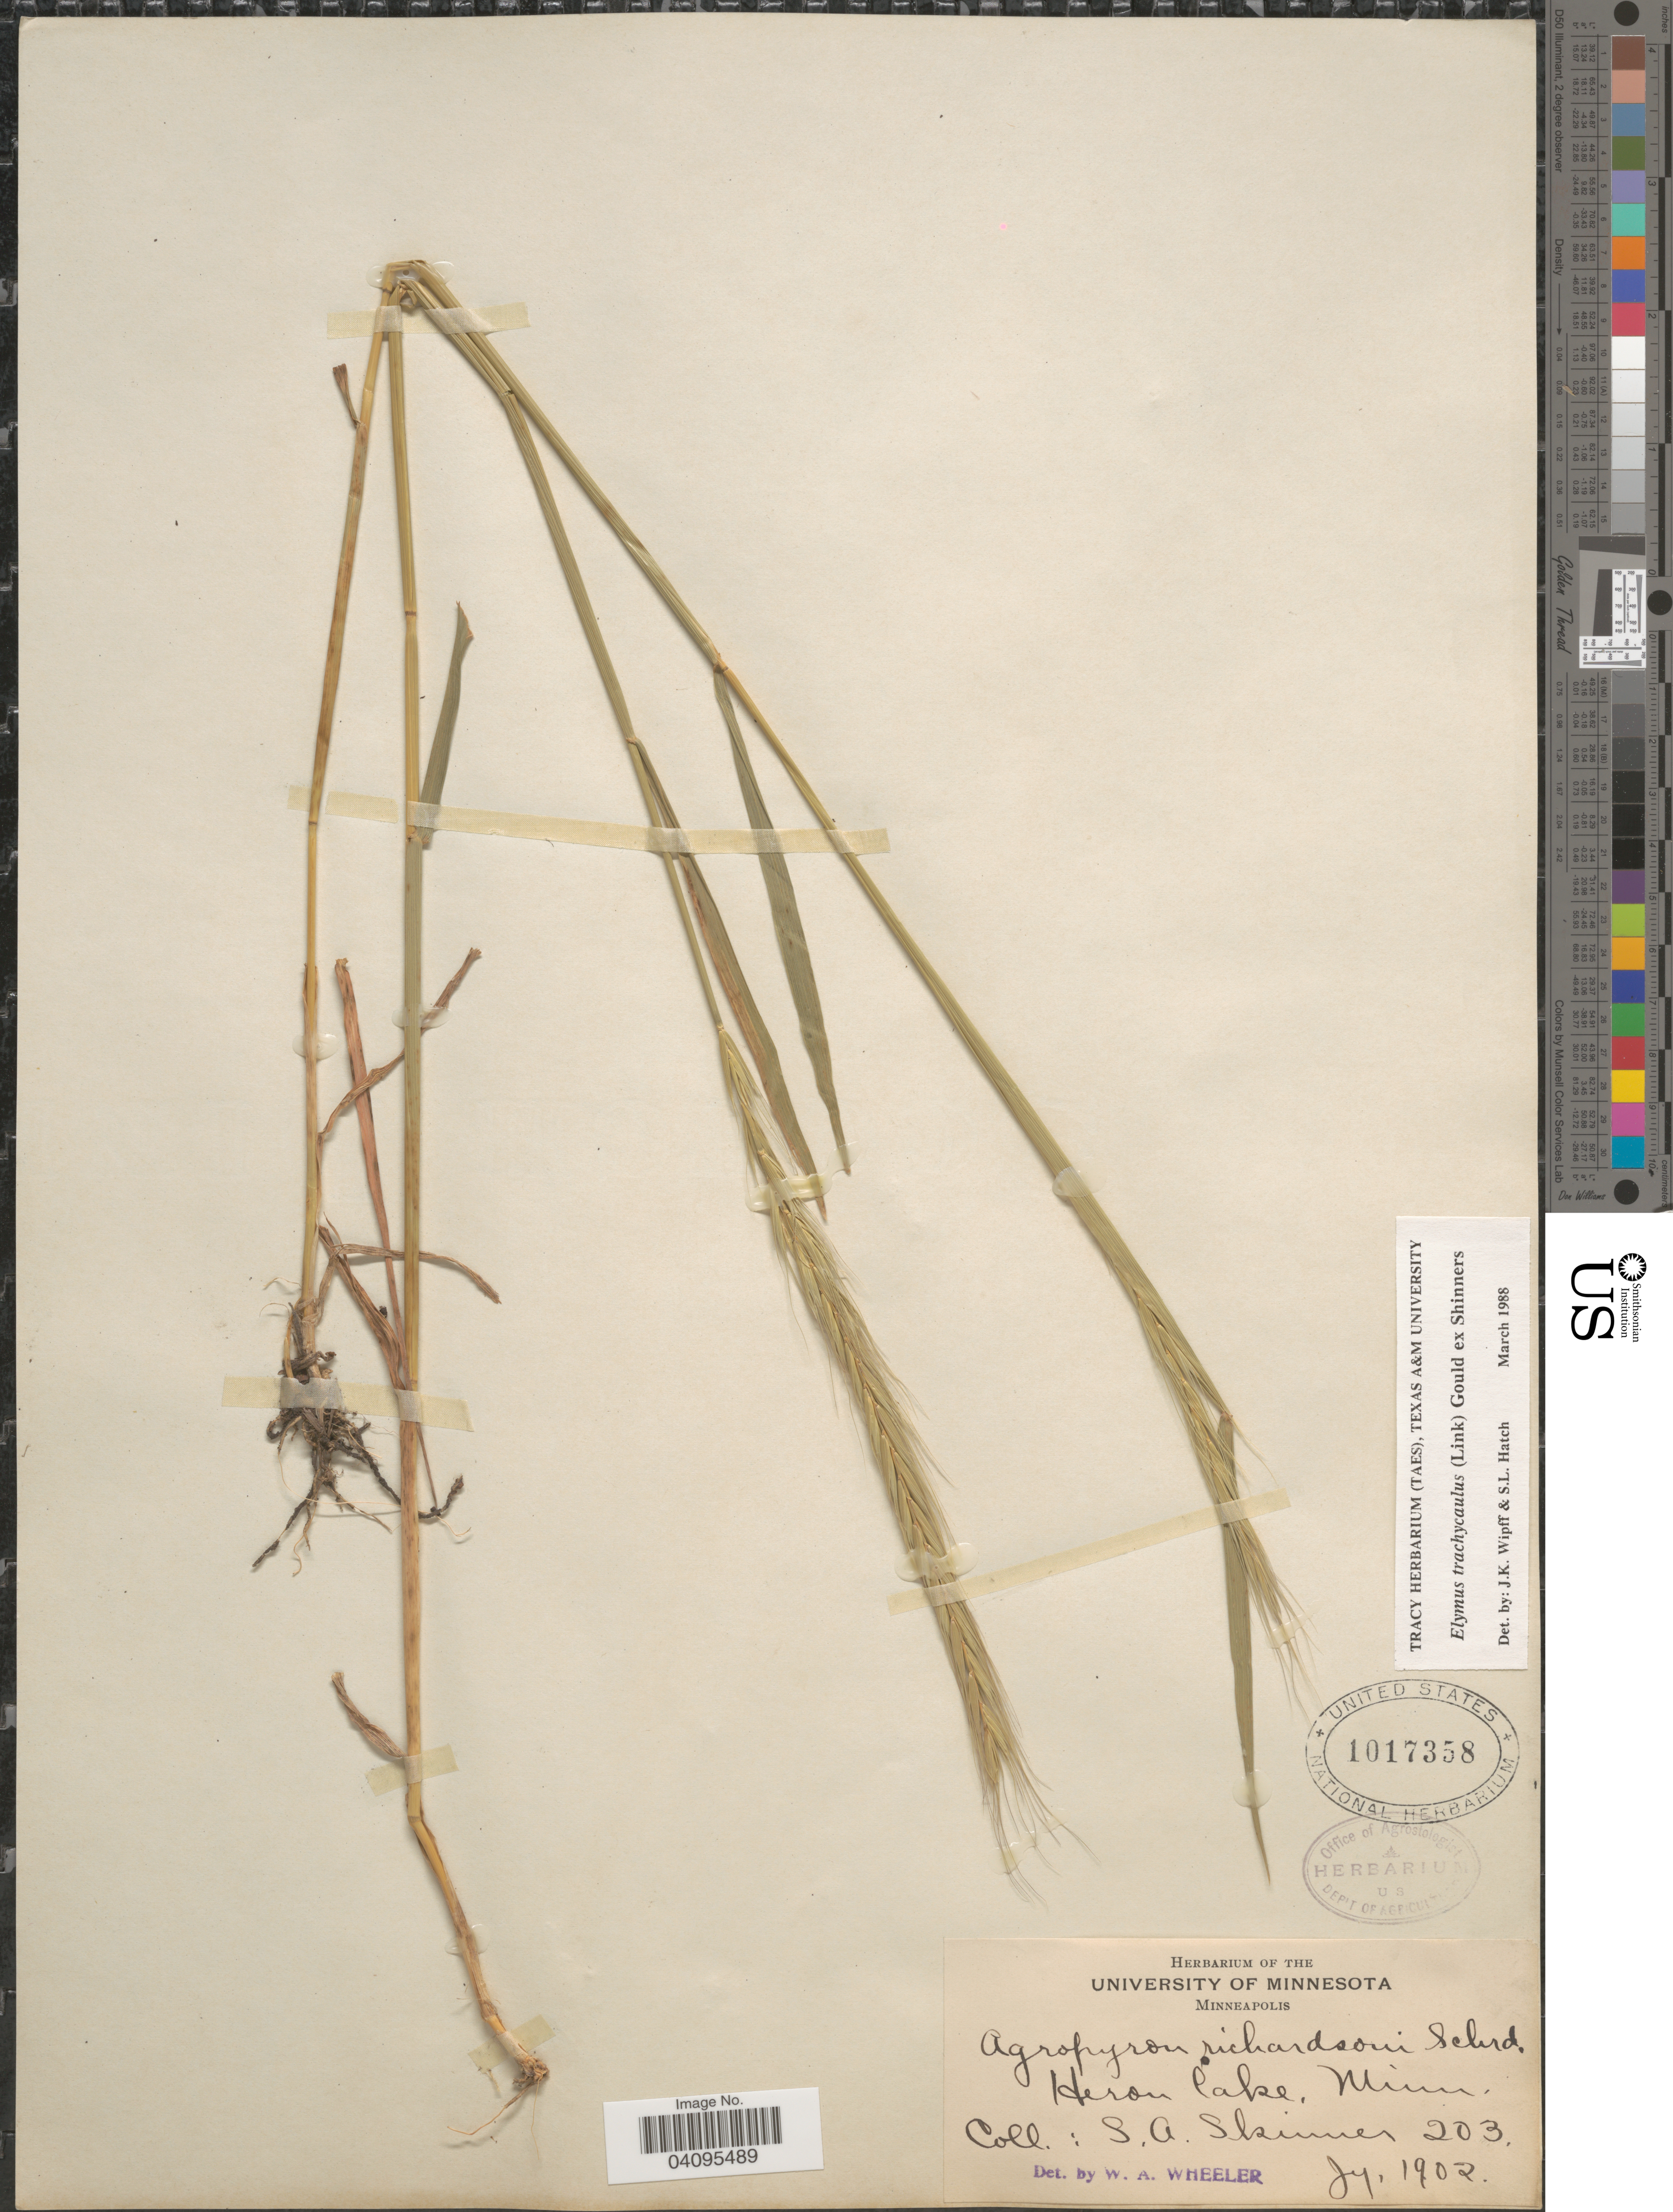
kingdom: Plantae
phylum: Tracheophyta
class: Liliopsida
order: Poales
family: Poaceae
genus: Elymus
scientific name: Elymus trachycaulus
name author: (Link) Gould ex Shinners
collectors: S. Skinner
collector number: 203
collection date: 1902-07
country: United States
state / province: Minnesota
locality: Heron Lake.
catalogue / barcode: US 1017358